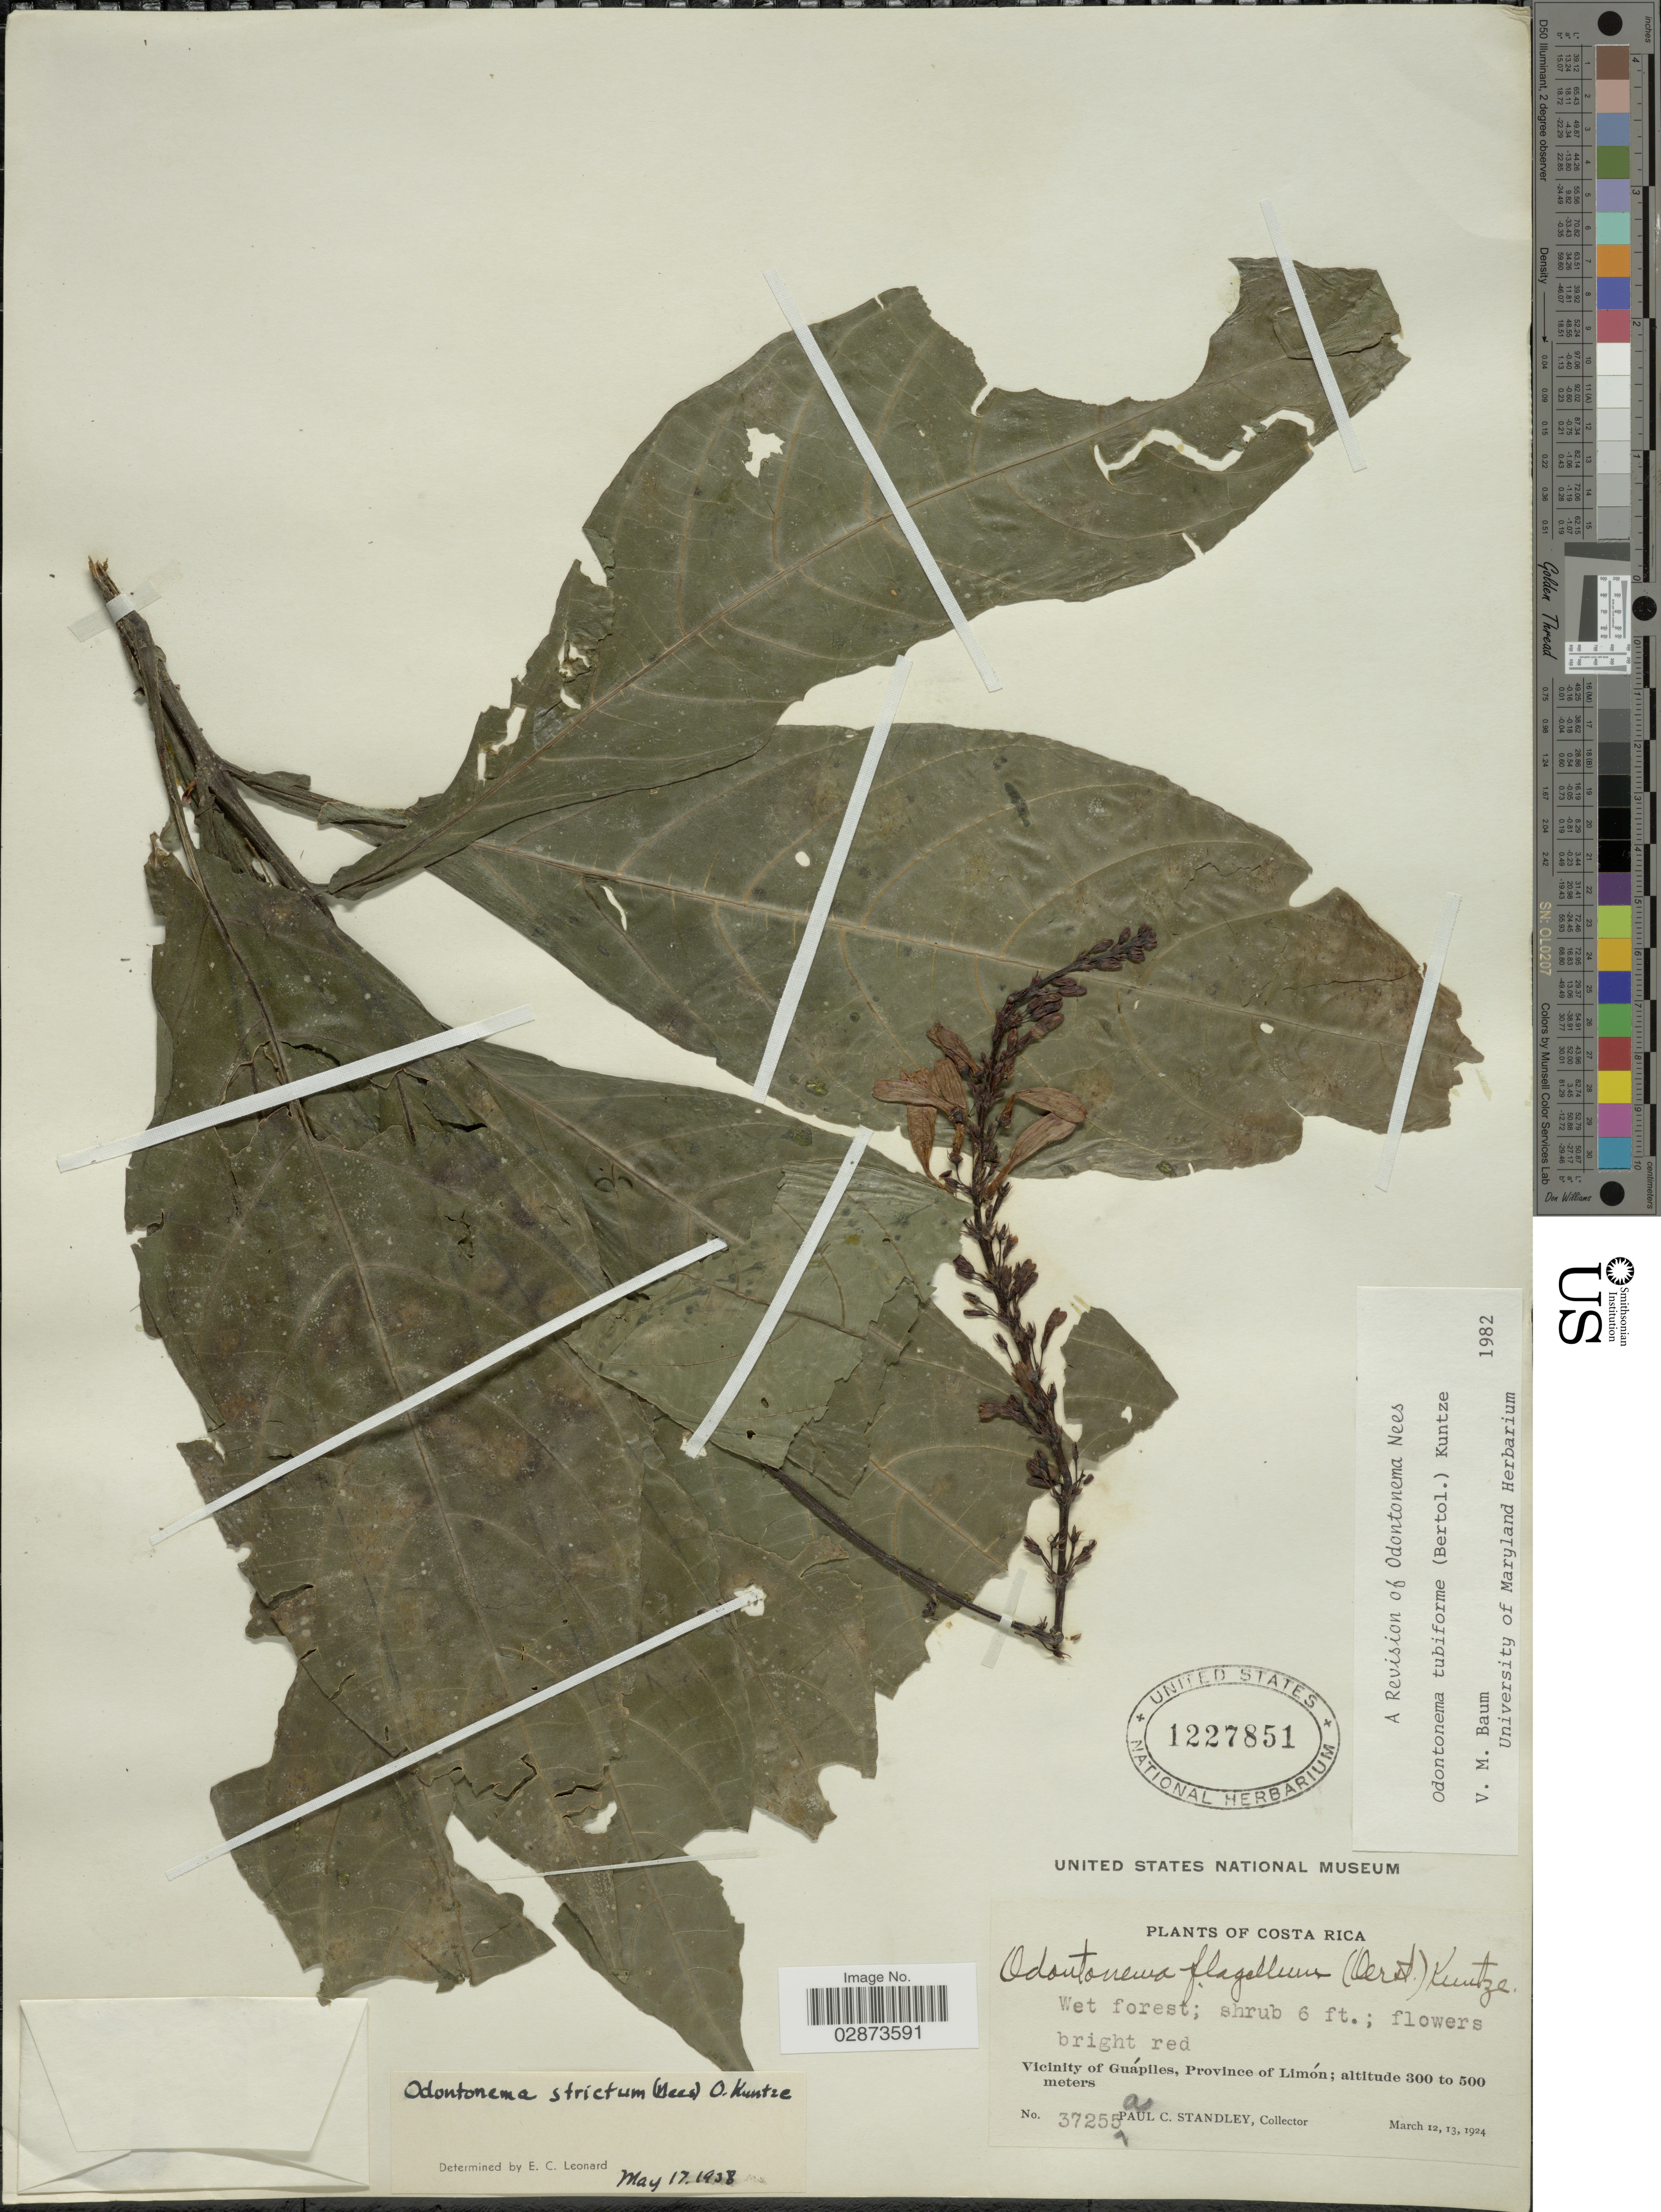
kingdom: Plantae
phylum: Tracheophyta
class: Magnoliopsida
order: Lamiales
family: Acanthaceae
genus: Odontonema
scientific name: Odontonema tubaeforme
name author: (Bertol.) Kuntze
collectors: P. C. Standley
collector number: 37255a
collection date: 1924-03-12/1924-03-13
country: Costa Rica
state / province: Limón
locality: Vicinity of Guápiles, Province of Limón.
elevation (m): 300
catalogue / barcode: US 1227851